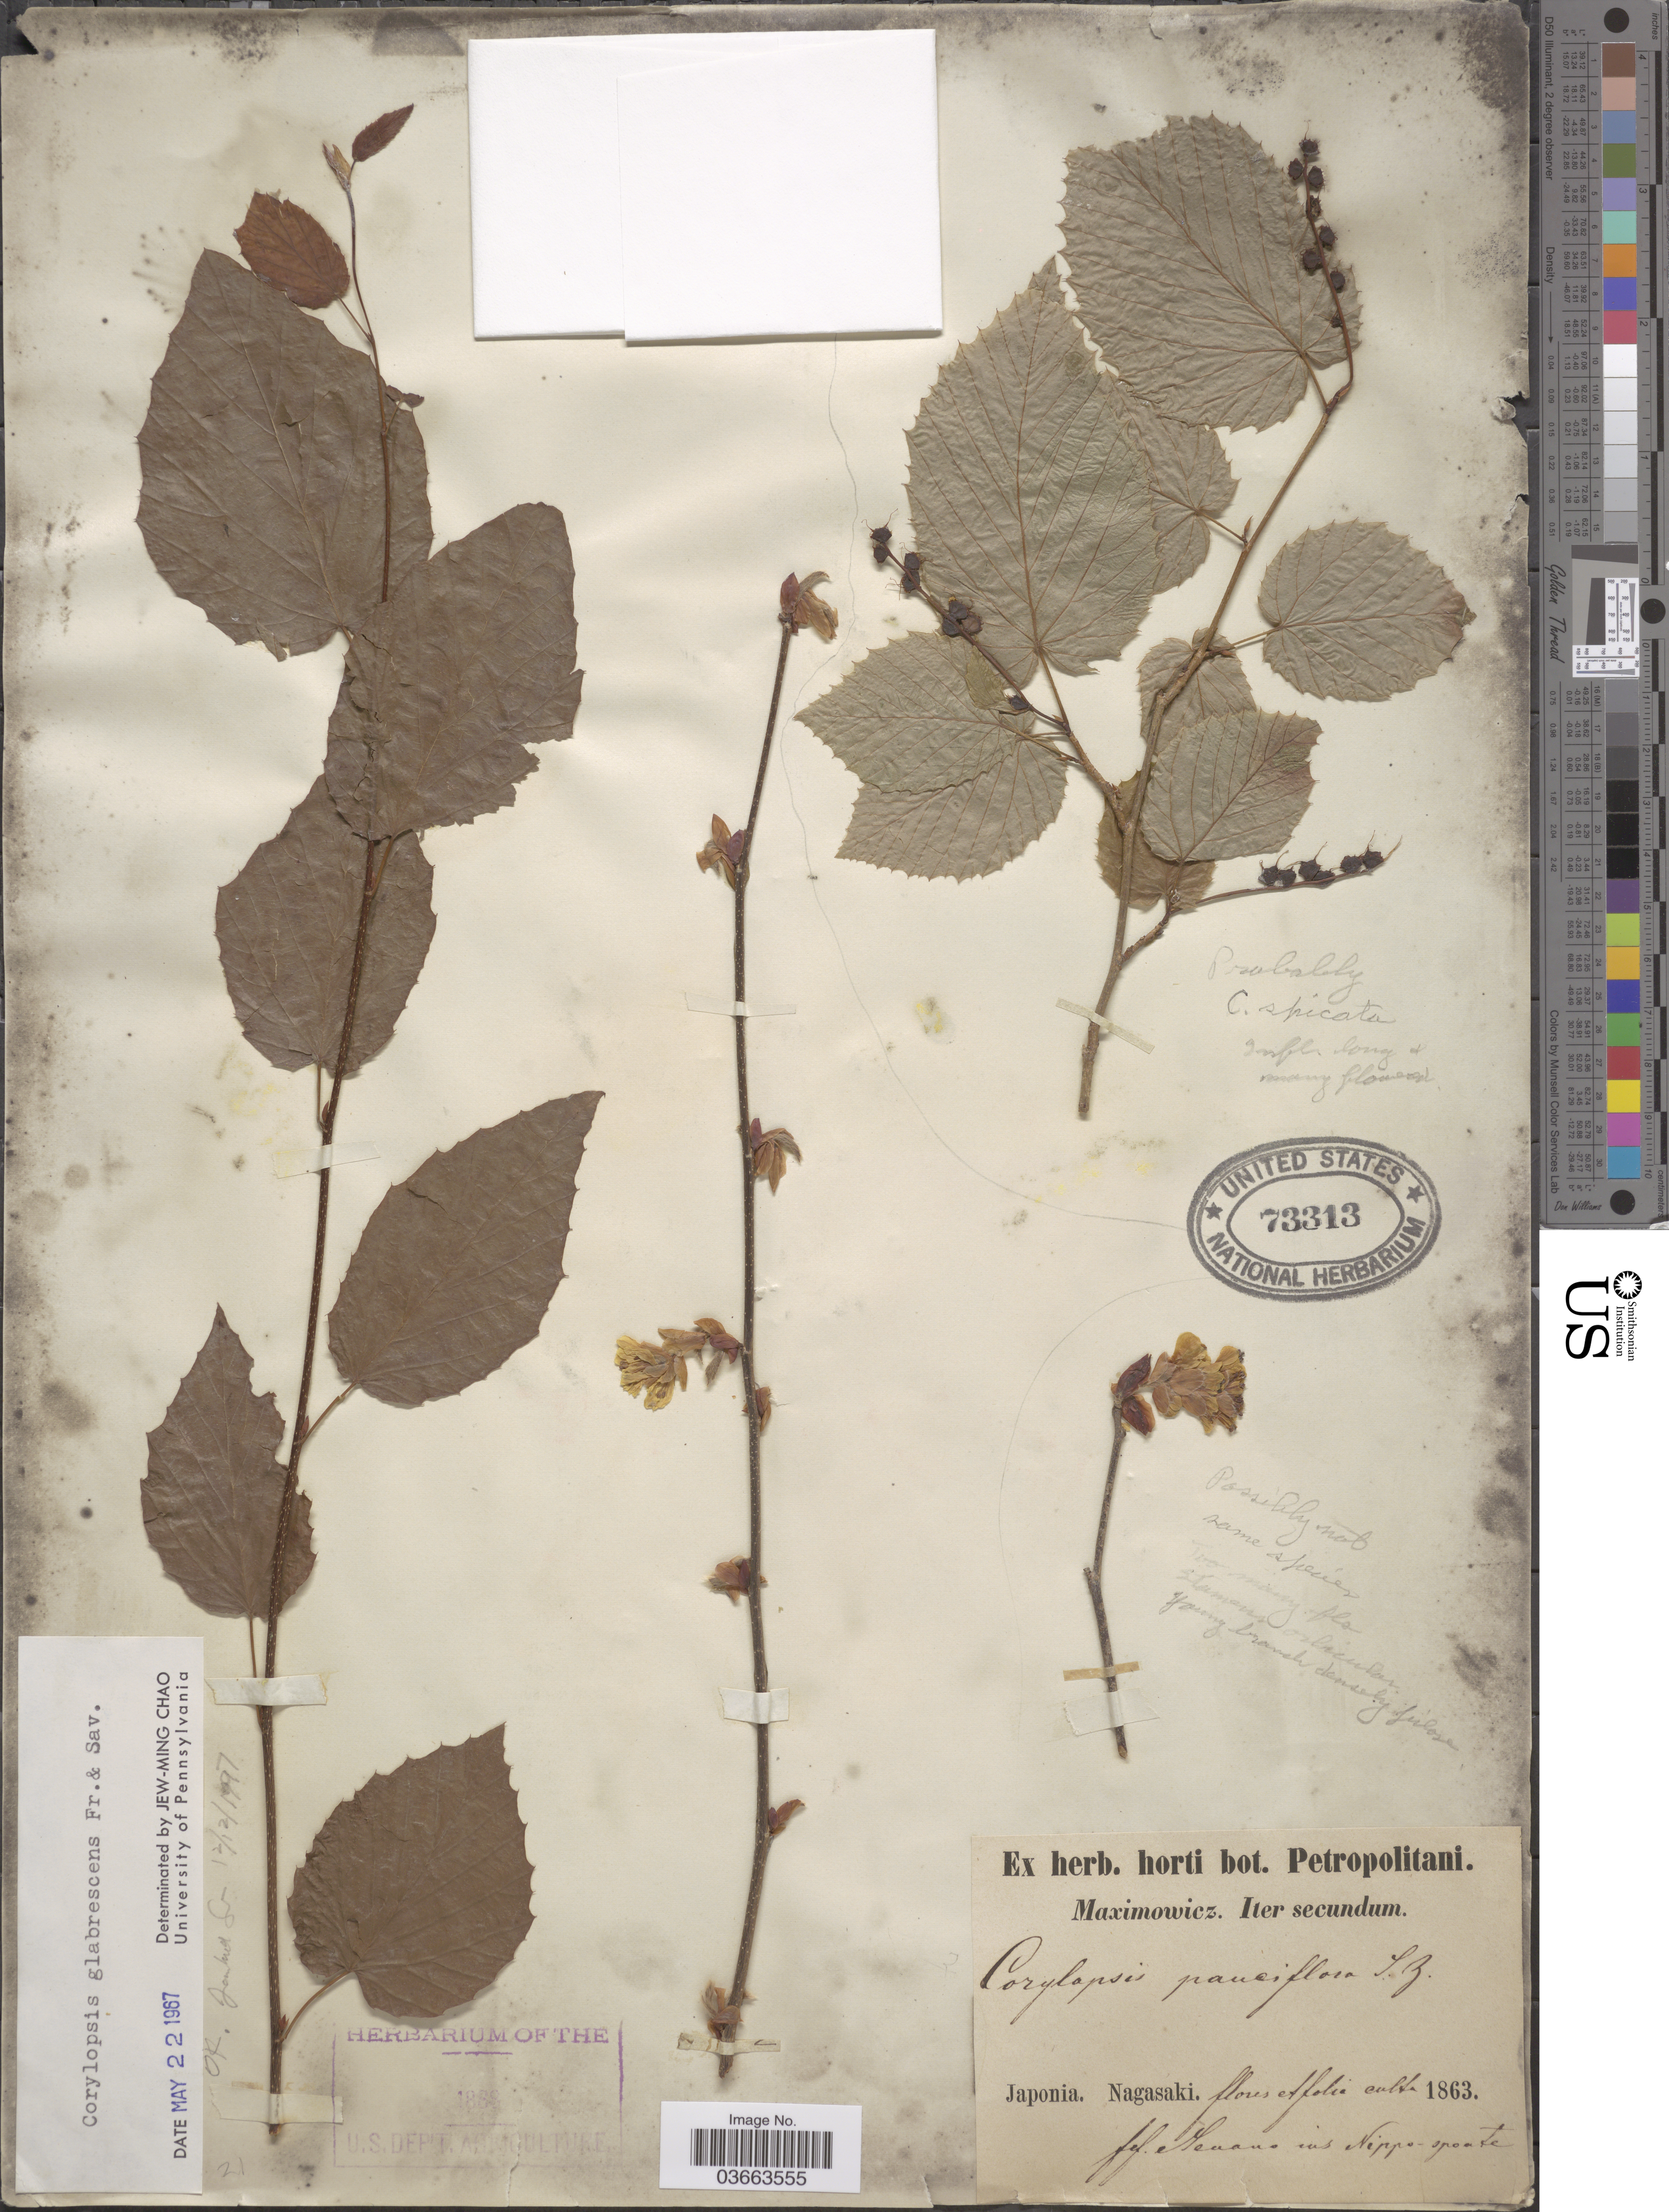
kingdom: Plantae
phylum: Tracheophyta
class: Magnoliopsida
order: Saxifragales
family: Hamamelidaceae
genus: Corylopsis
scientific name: Corylopsis glabrescens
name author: Franch. & Sav.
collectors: Maximowicz, --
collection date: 1863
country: Japan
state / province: Nagasaki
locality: Henano ins Nippo-sponte.*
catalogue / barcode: US 73313